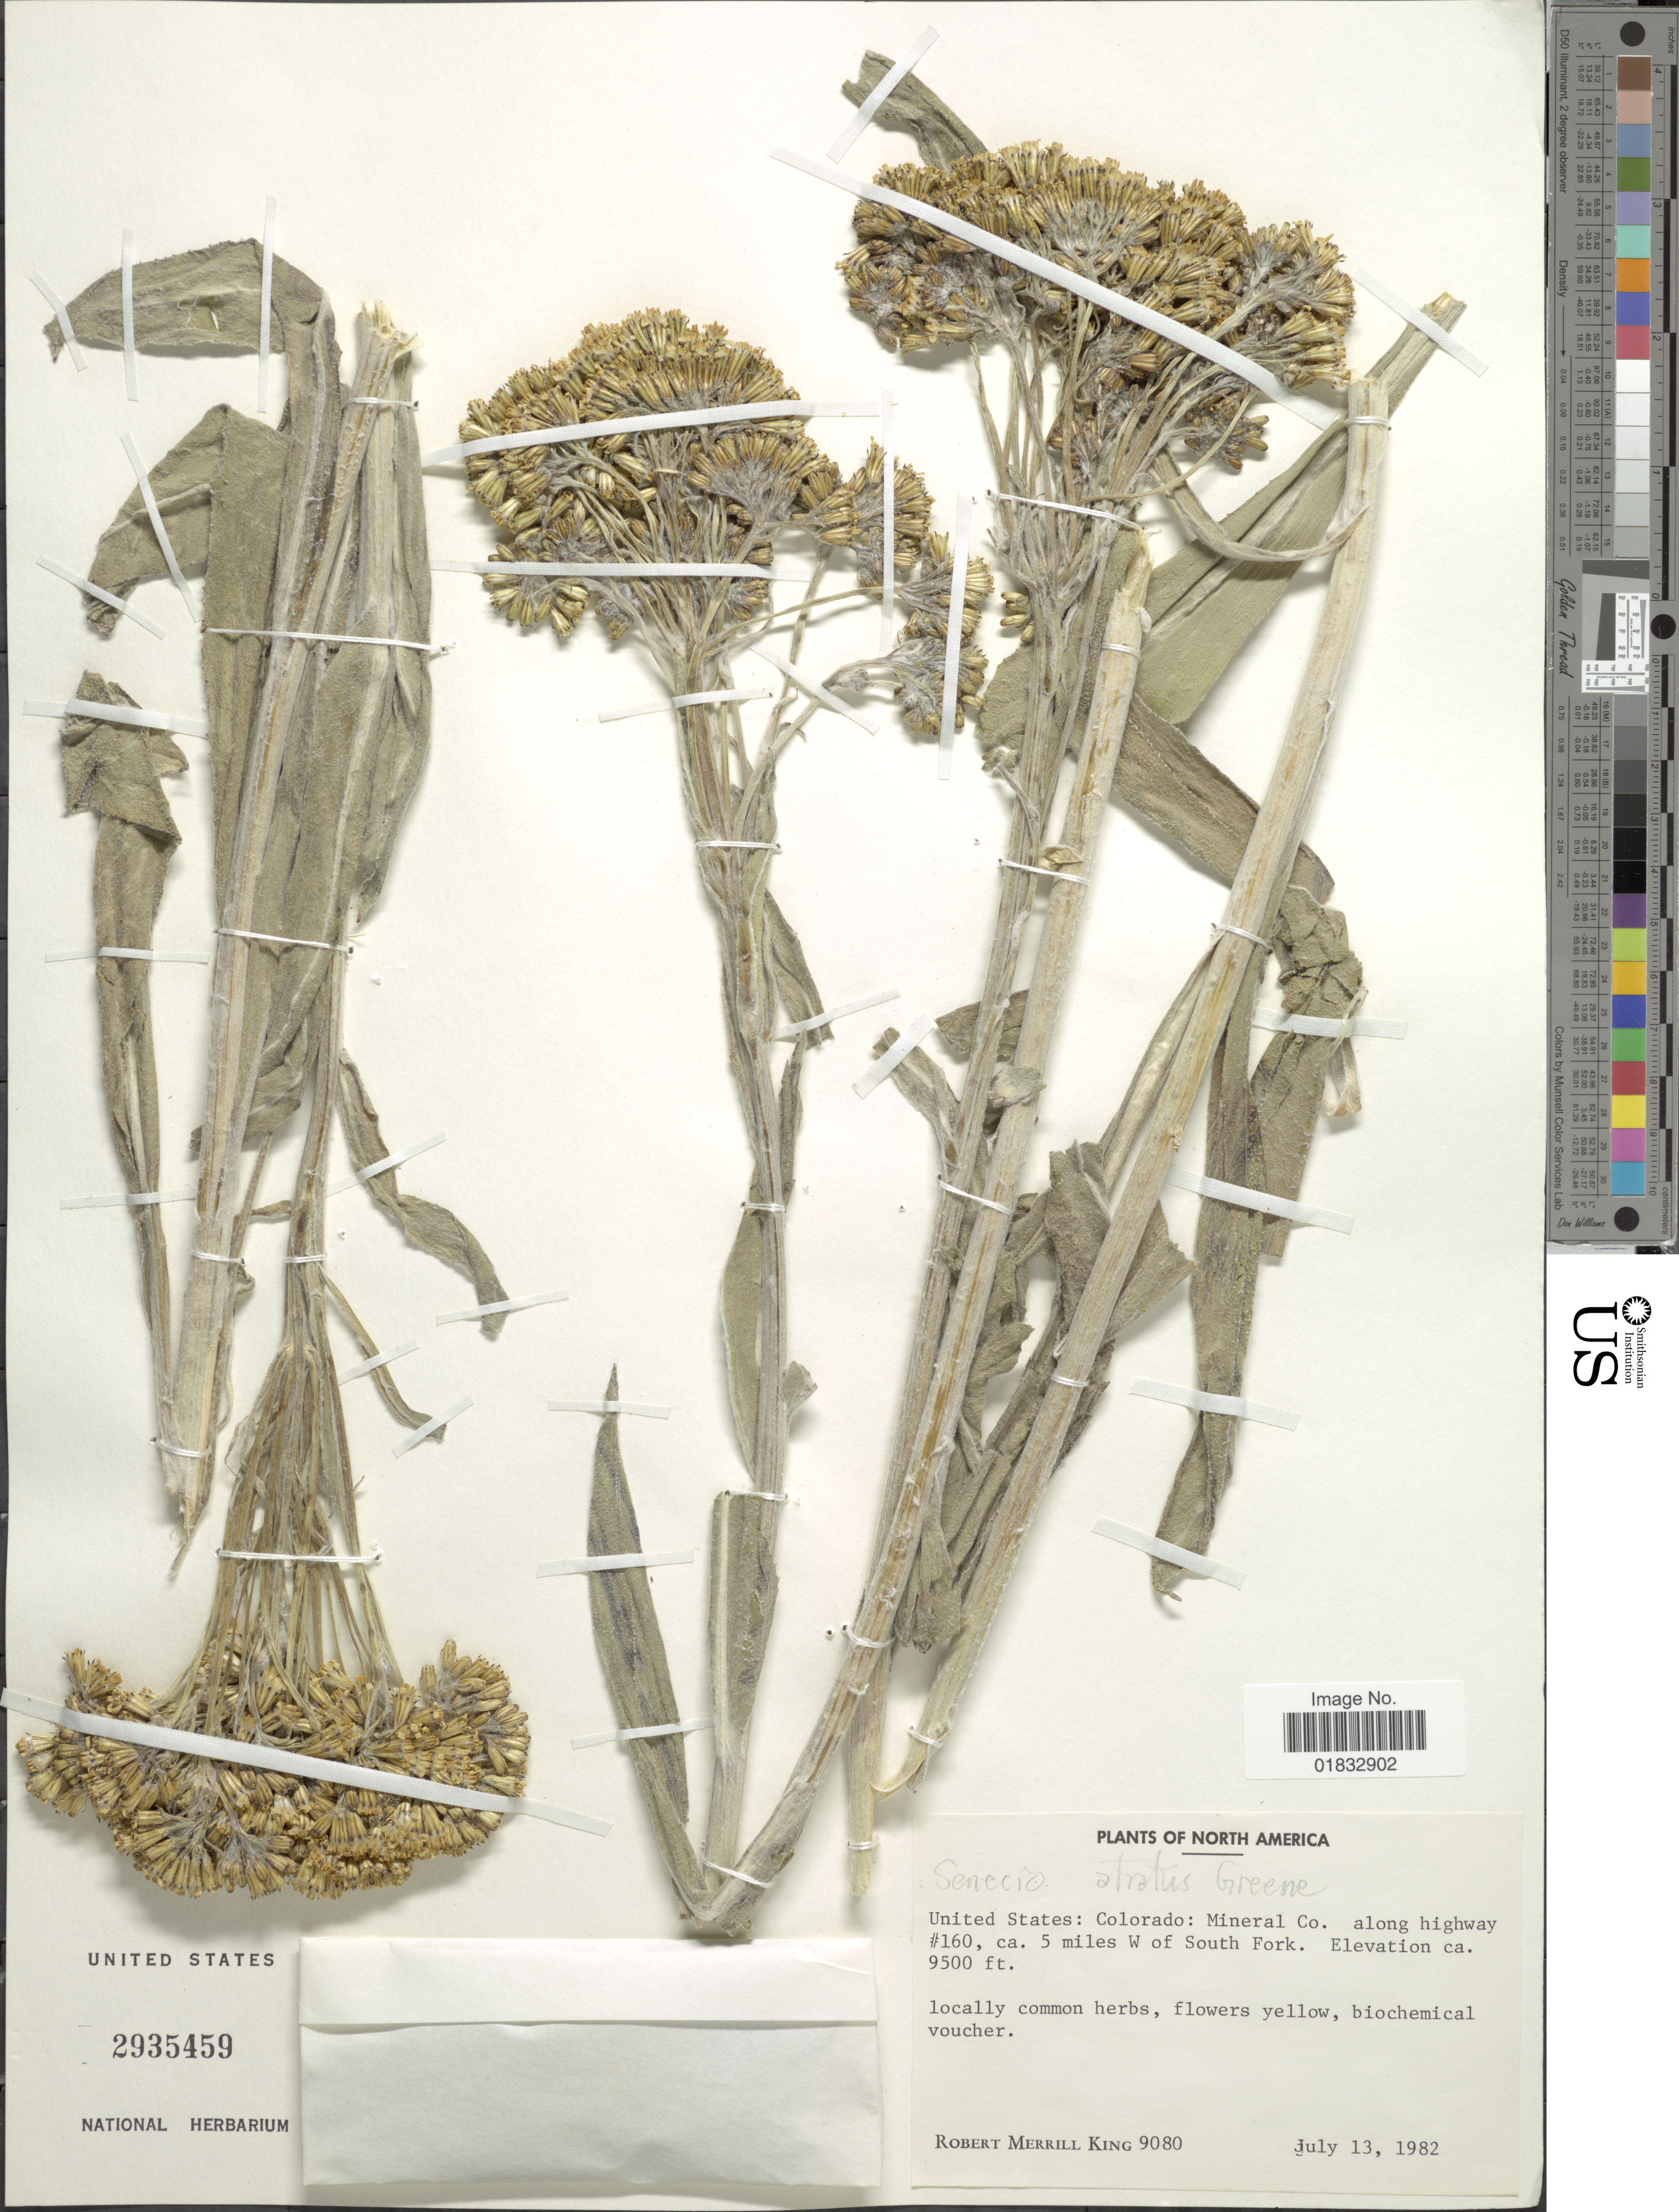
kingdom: Plantae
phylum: Tracheophyta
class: Magnoliopsida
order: Asterales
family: Asteraceae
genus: Senecio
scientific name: Senecio atratus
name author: Greene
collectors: R. M. King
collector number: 9080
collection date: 1982-07-13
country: United States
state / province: Colorado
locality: Mineral Co. along highway #160, ca 5 miles W of South Fork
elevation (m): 2896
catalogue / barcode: US 2935459